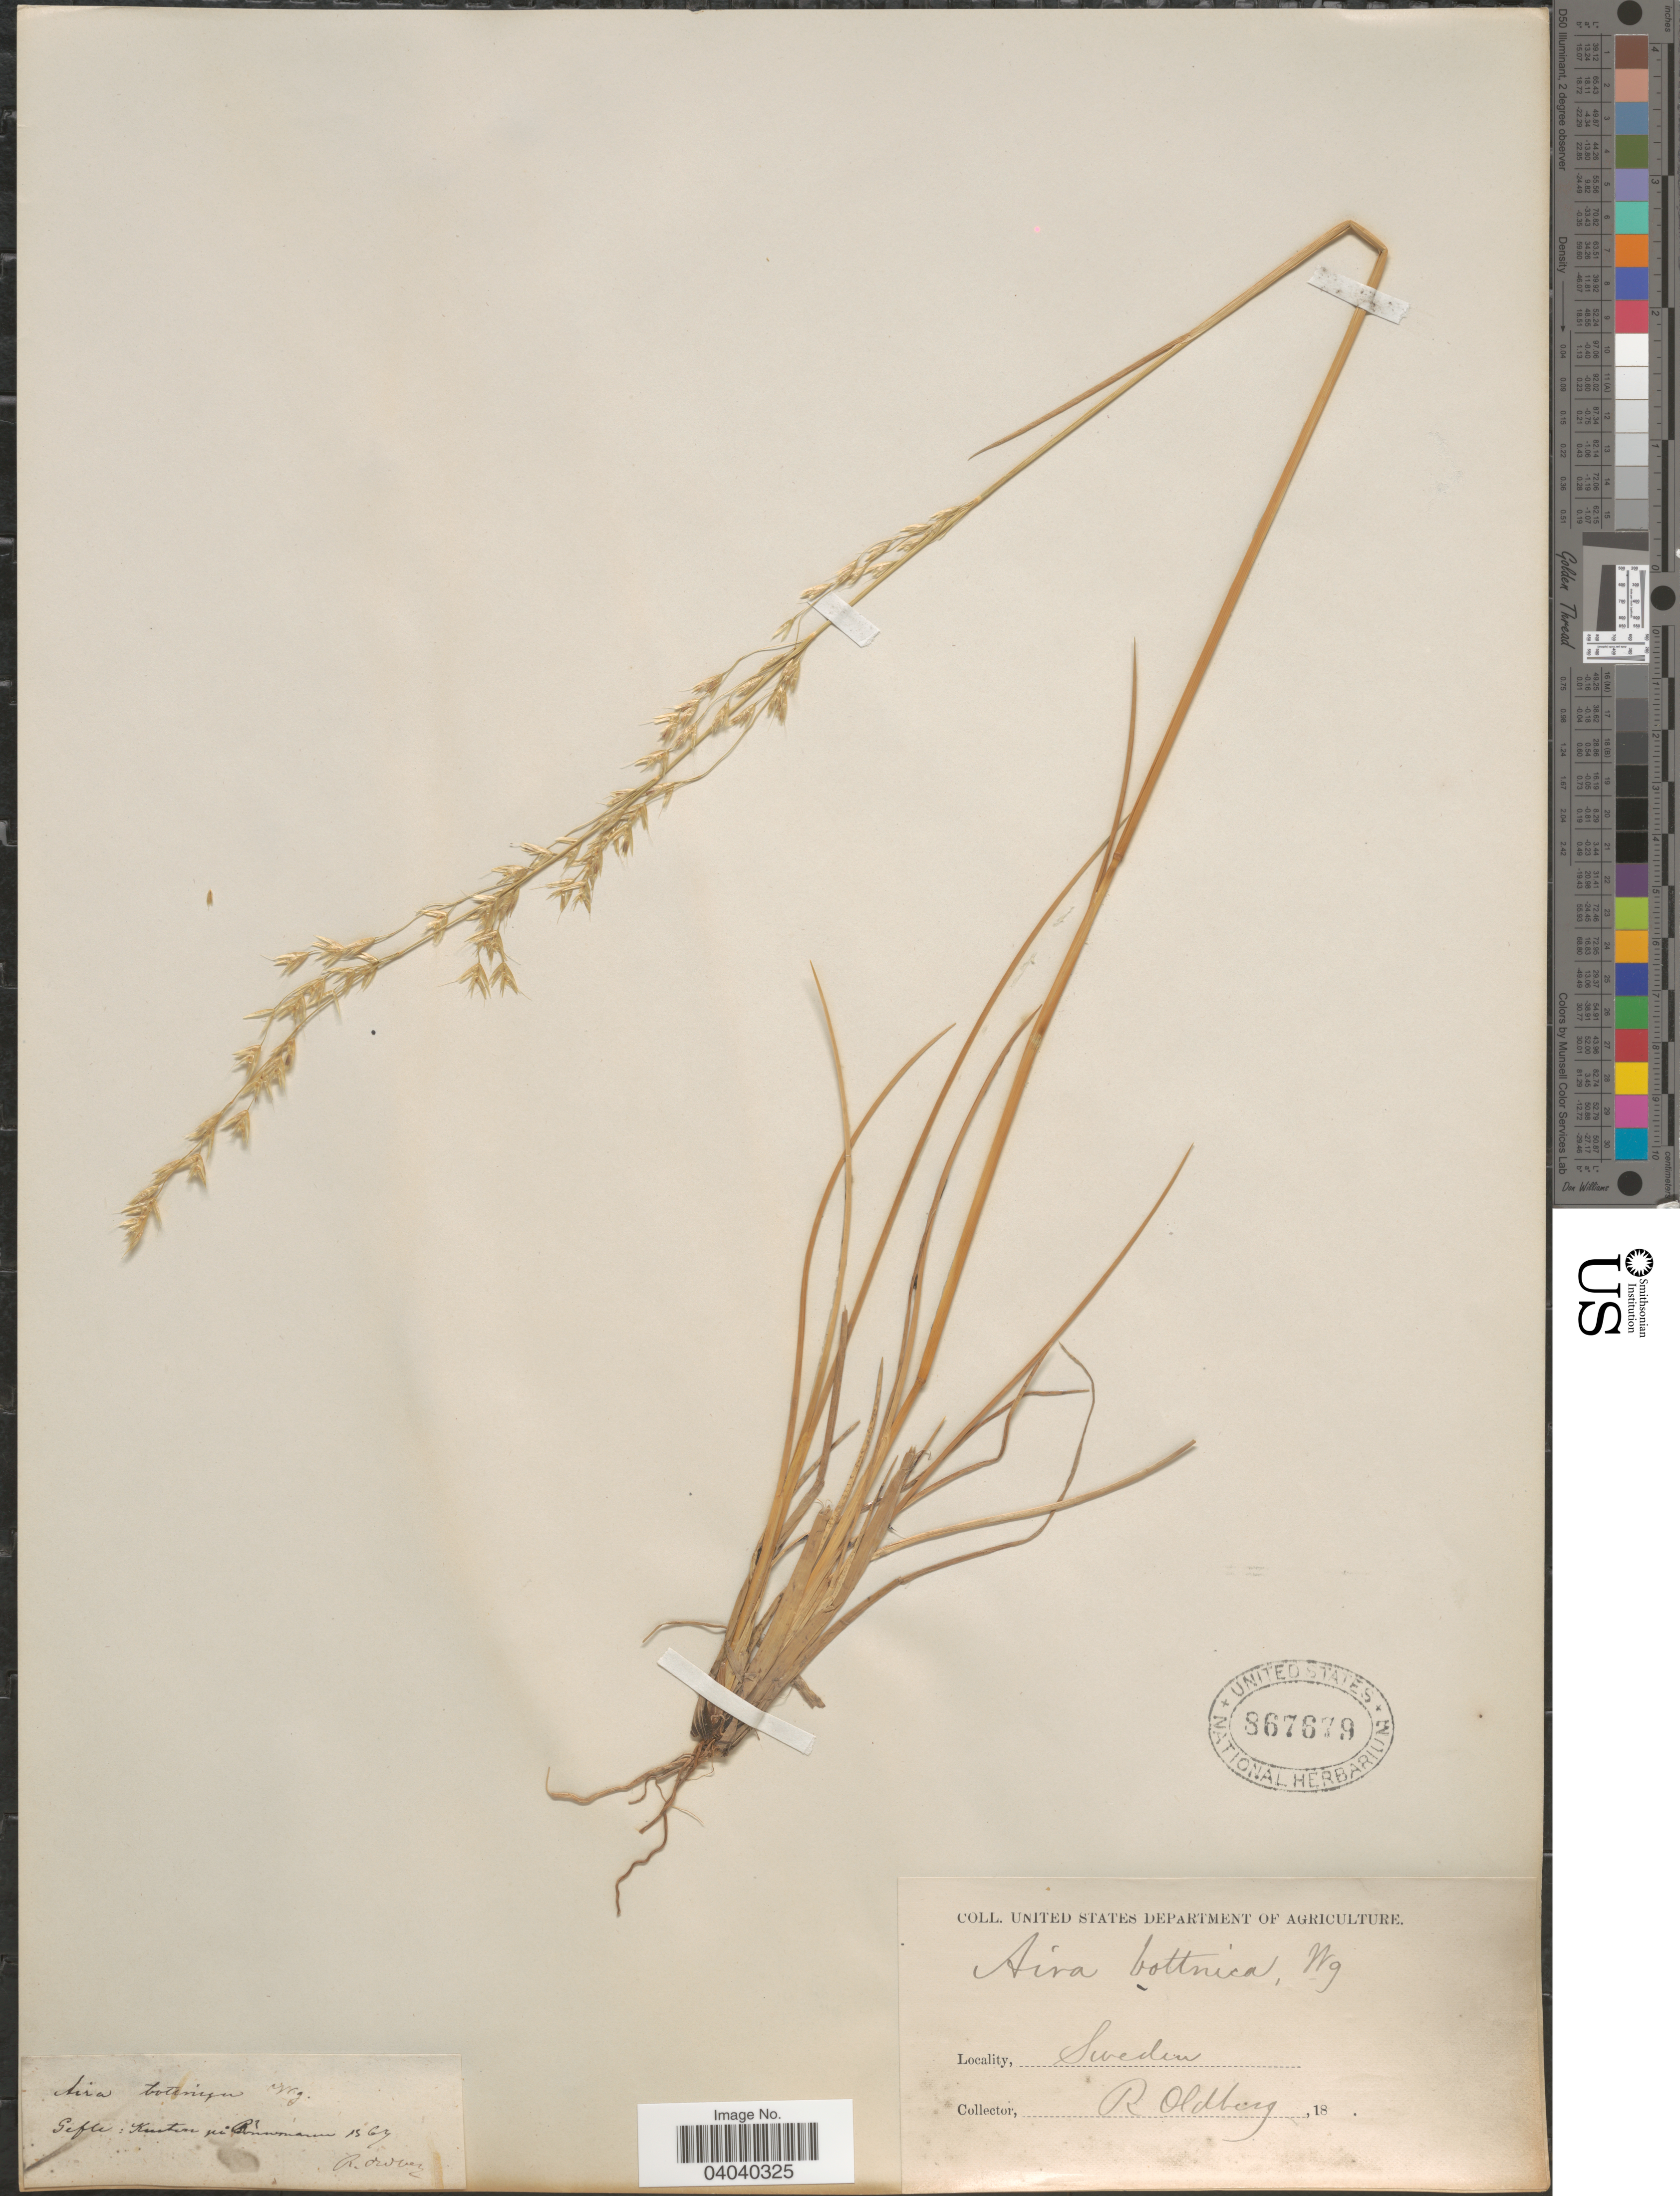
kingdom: Plantae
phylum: Tracheophyta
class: Liliopsida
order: Poales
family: Poaceae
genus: Deschampsia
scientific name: Deschampsia bottnica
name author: (Wahlenb.) Trin.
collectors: R. Oldberg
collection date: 1867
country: Sweden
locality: Gefle: Kusten pa Bonnmaren. [interpreted]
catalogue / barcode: US 867679